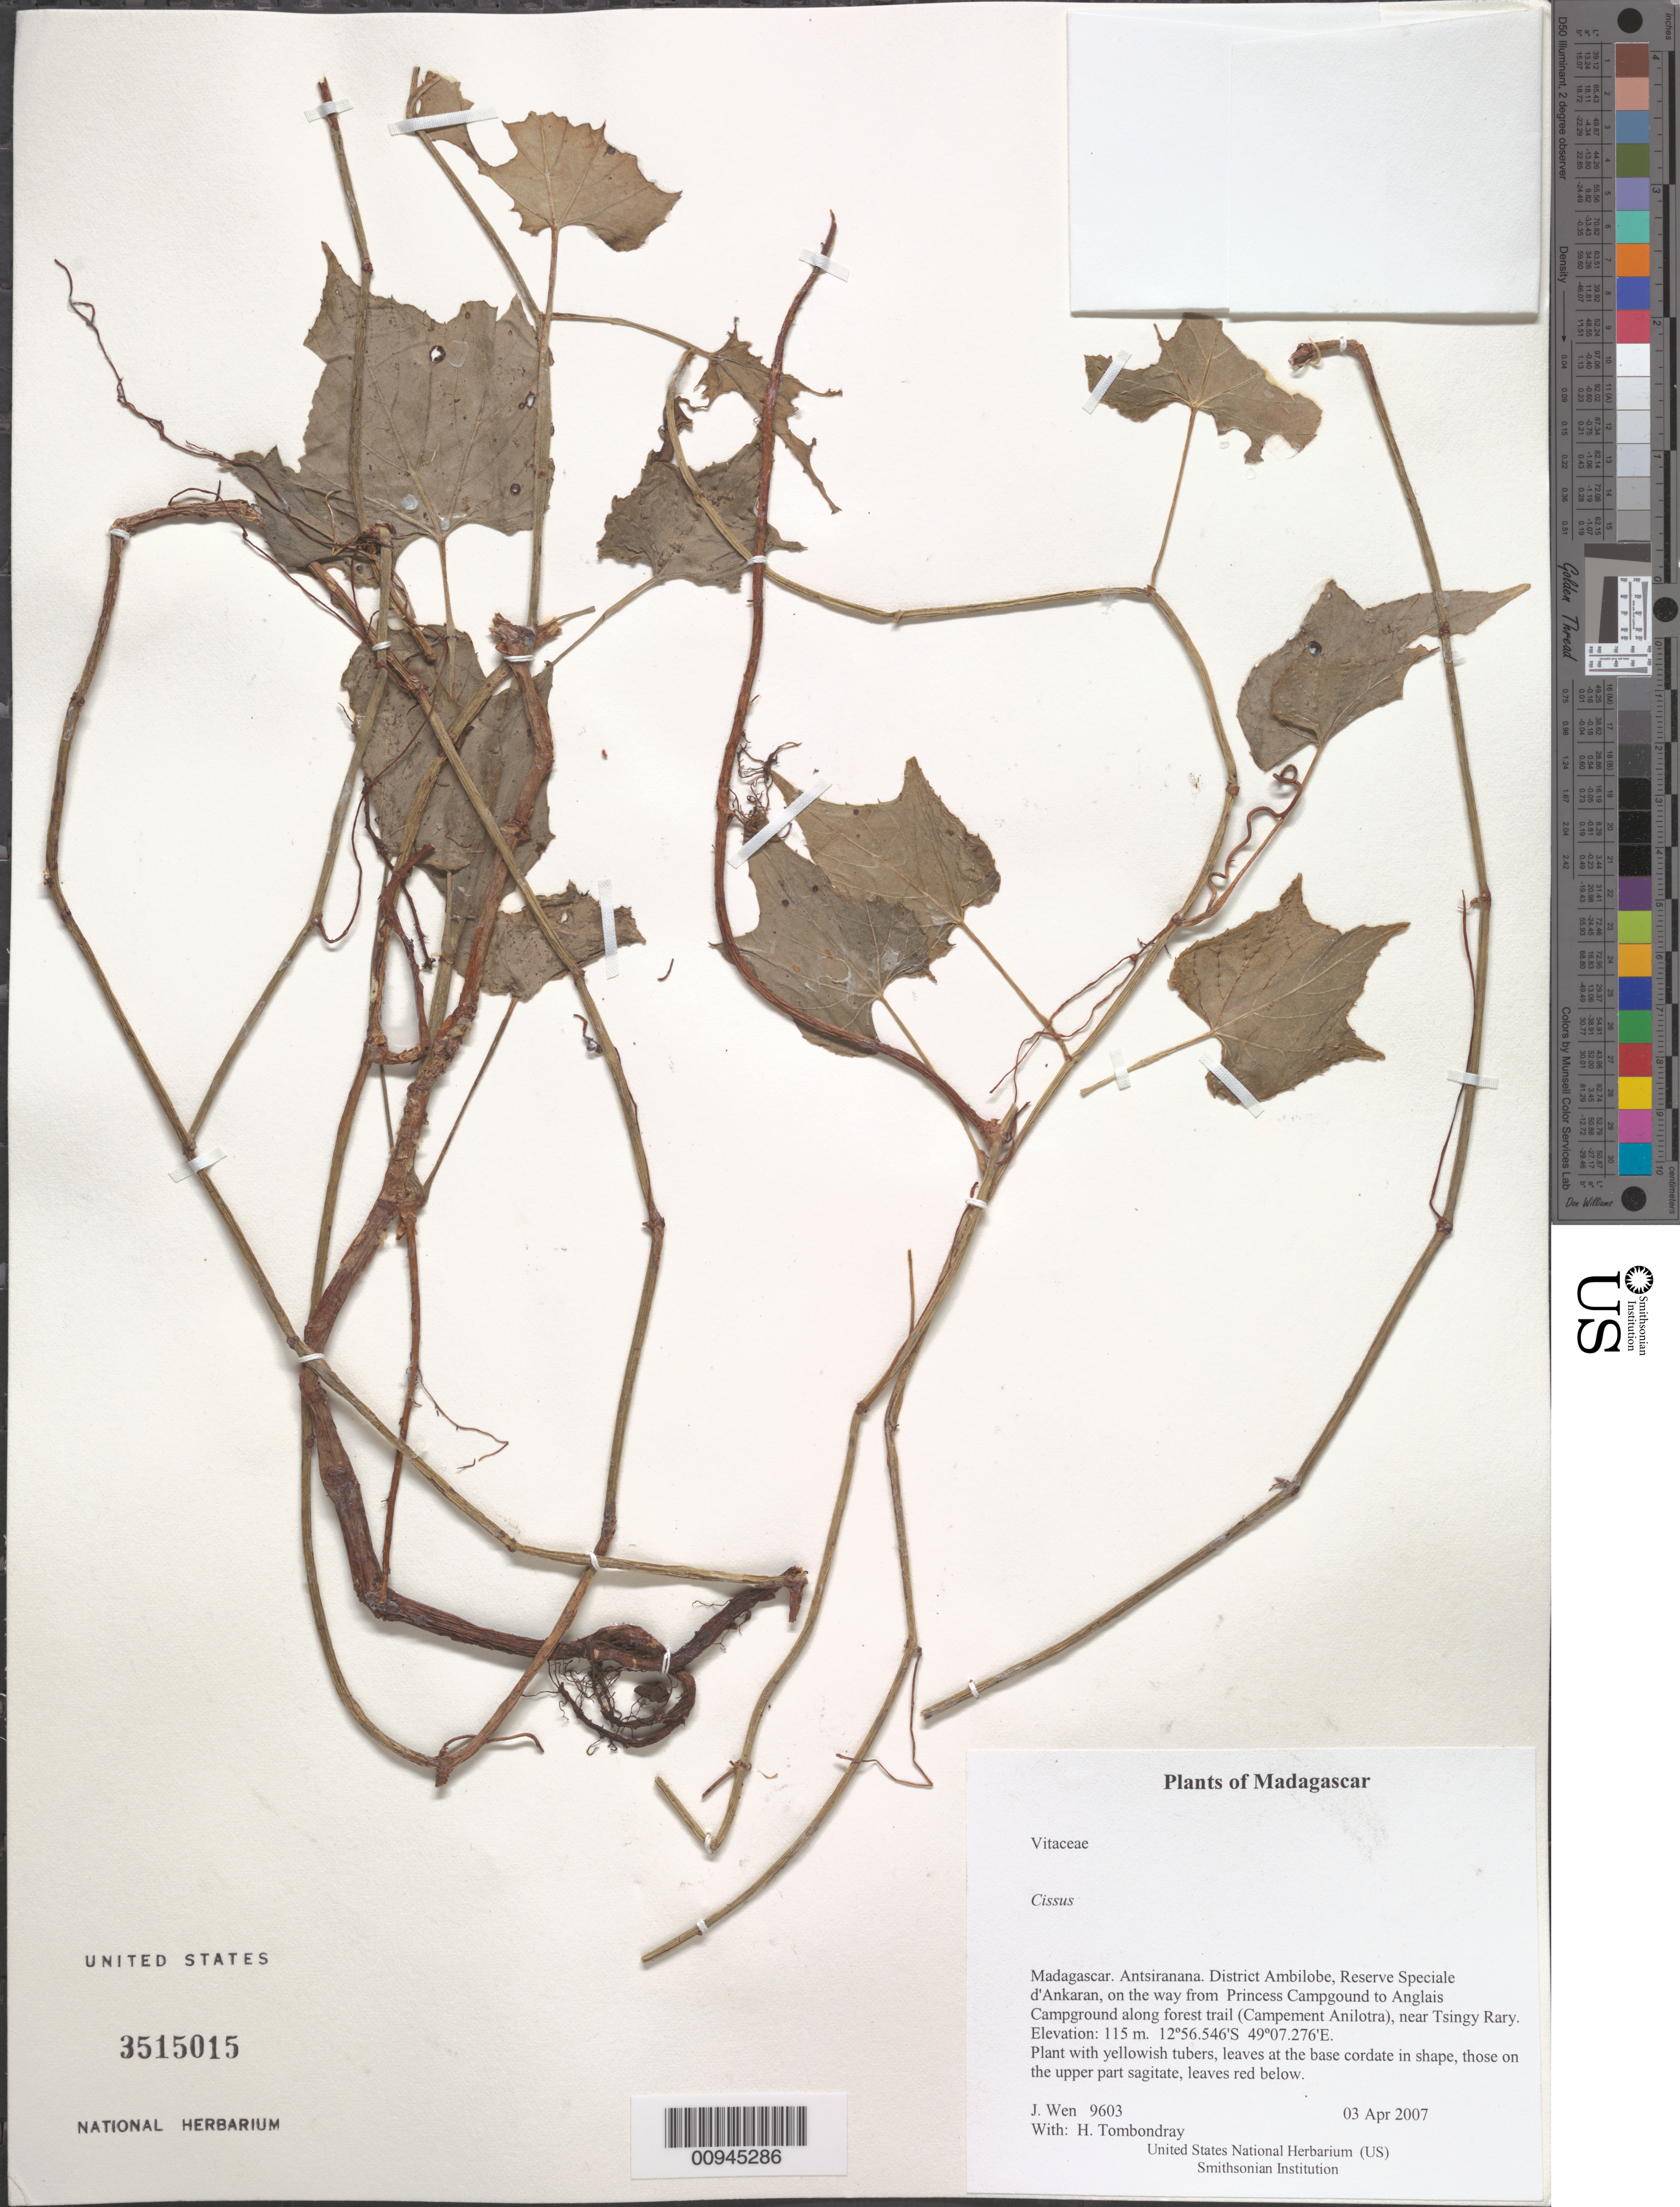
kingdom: Plantae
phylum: Tracheophyta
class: Magnoliopsida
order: Vitales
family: Vitaceae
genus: Cissus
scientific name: Cissus sp.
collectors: J. Wen & H. Tombondray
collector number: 9603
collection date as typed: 03 Apr 2007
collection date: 2007-04-03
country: Madagascar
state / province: Diana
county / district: Ambilobe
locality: District Ambilobe, Reserve Speciale d'Ankaran, on the way from Princess Campgound to Anglais Campground along forest trail (Campement Anilotra), near Tsingy Rary.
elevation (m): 115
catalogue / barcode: US 3515015